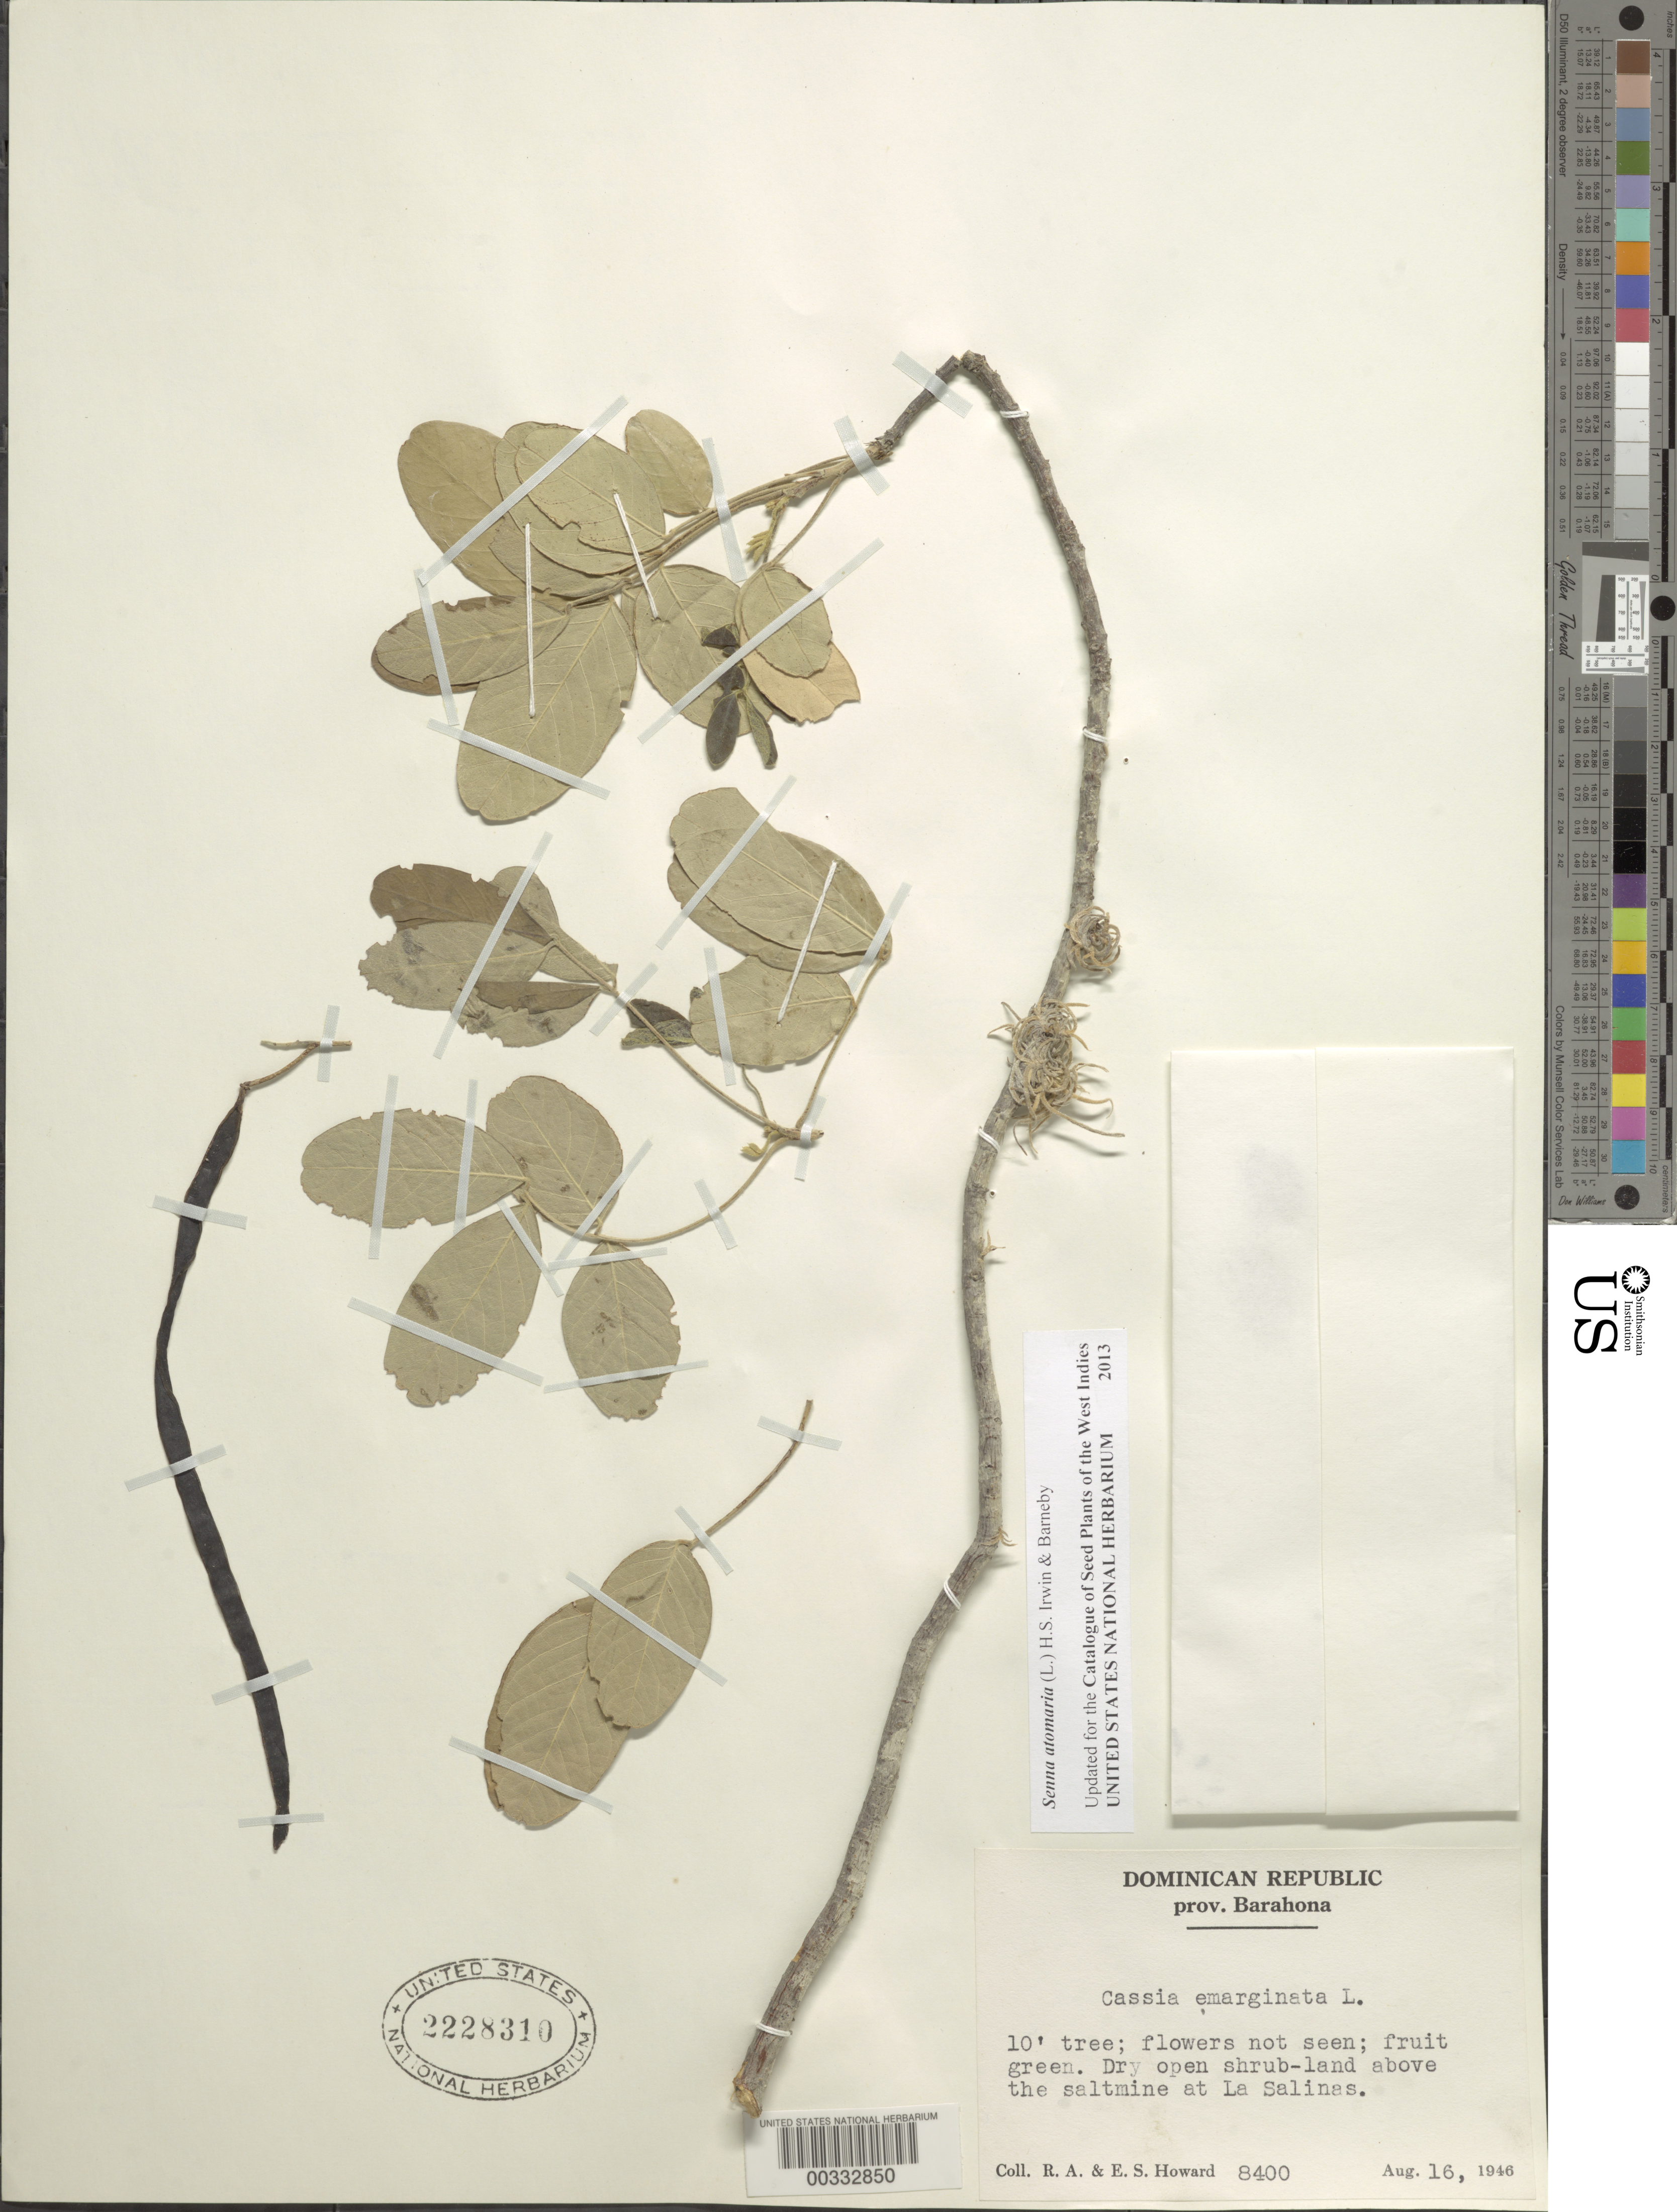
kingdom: Plantae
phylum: Tracheophyta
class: Magnoliopsida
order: Fabales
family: Fabaceae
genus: Senna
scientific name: Senna atomaria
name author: (L.) H.S. Irwin & Barneby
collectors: R. A. Howard & E. S. Howard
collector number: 8400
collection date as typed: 16 Aug 1946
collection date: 1946-08-16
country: Dominican Republic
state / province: Barahona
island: Hispaniola Island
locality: Above the saltmine at la salinas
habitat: Dry open shrub-land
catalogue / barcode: US 2228310